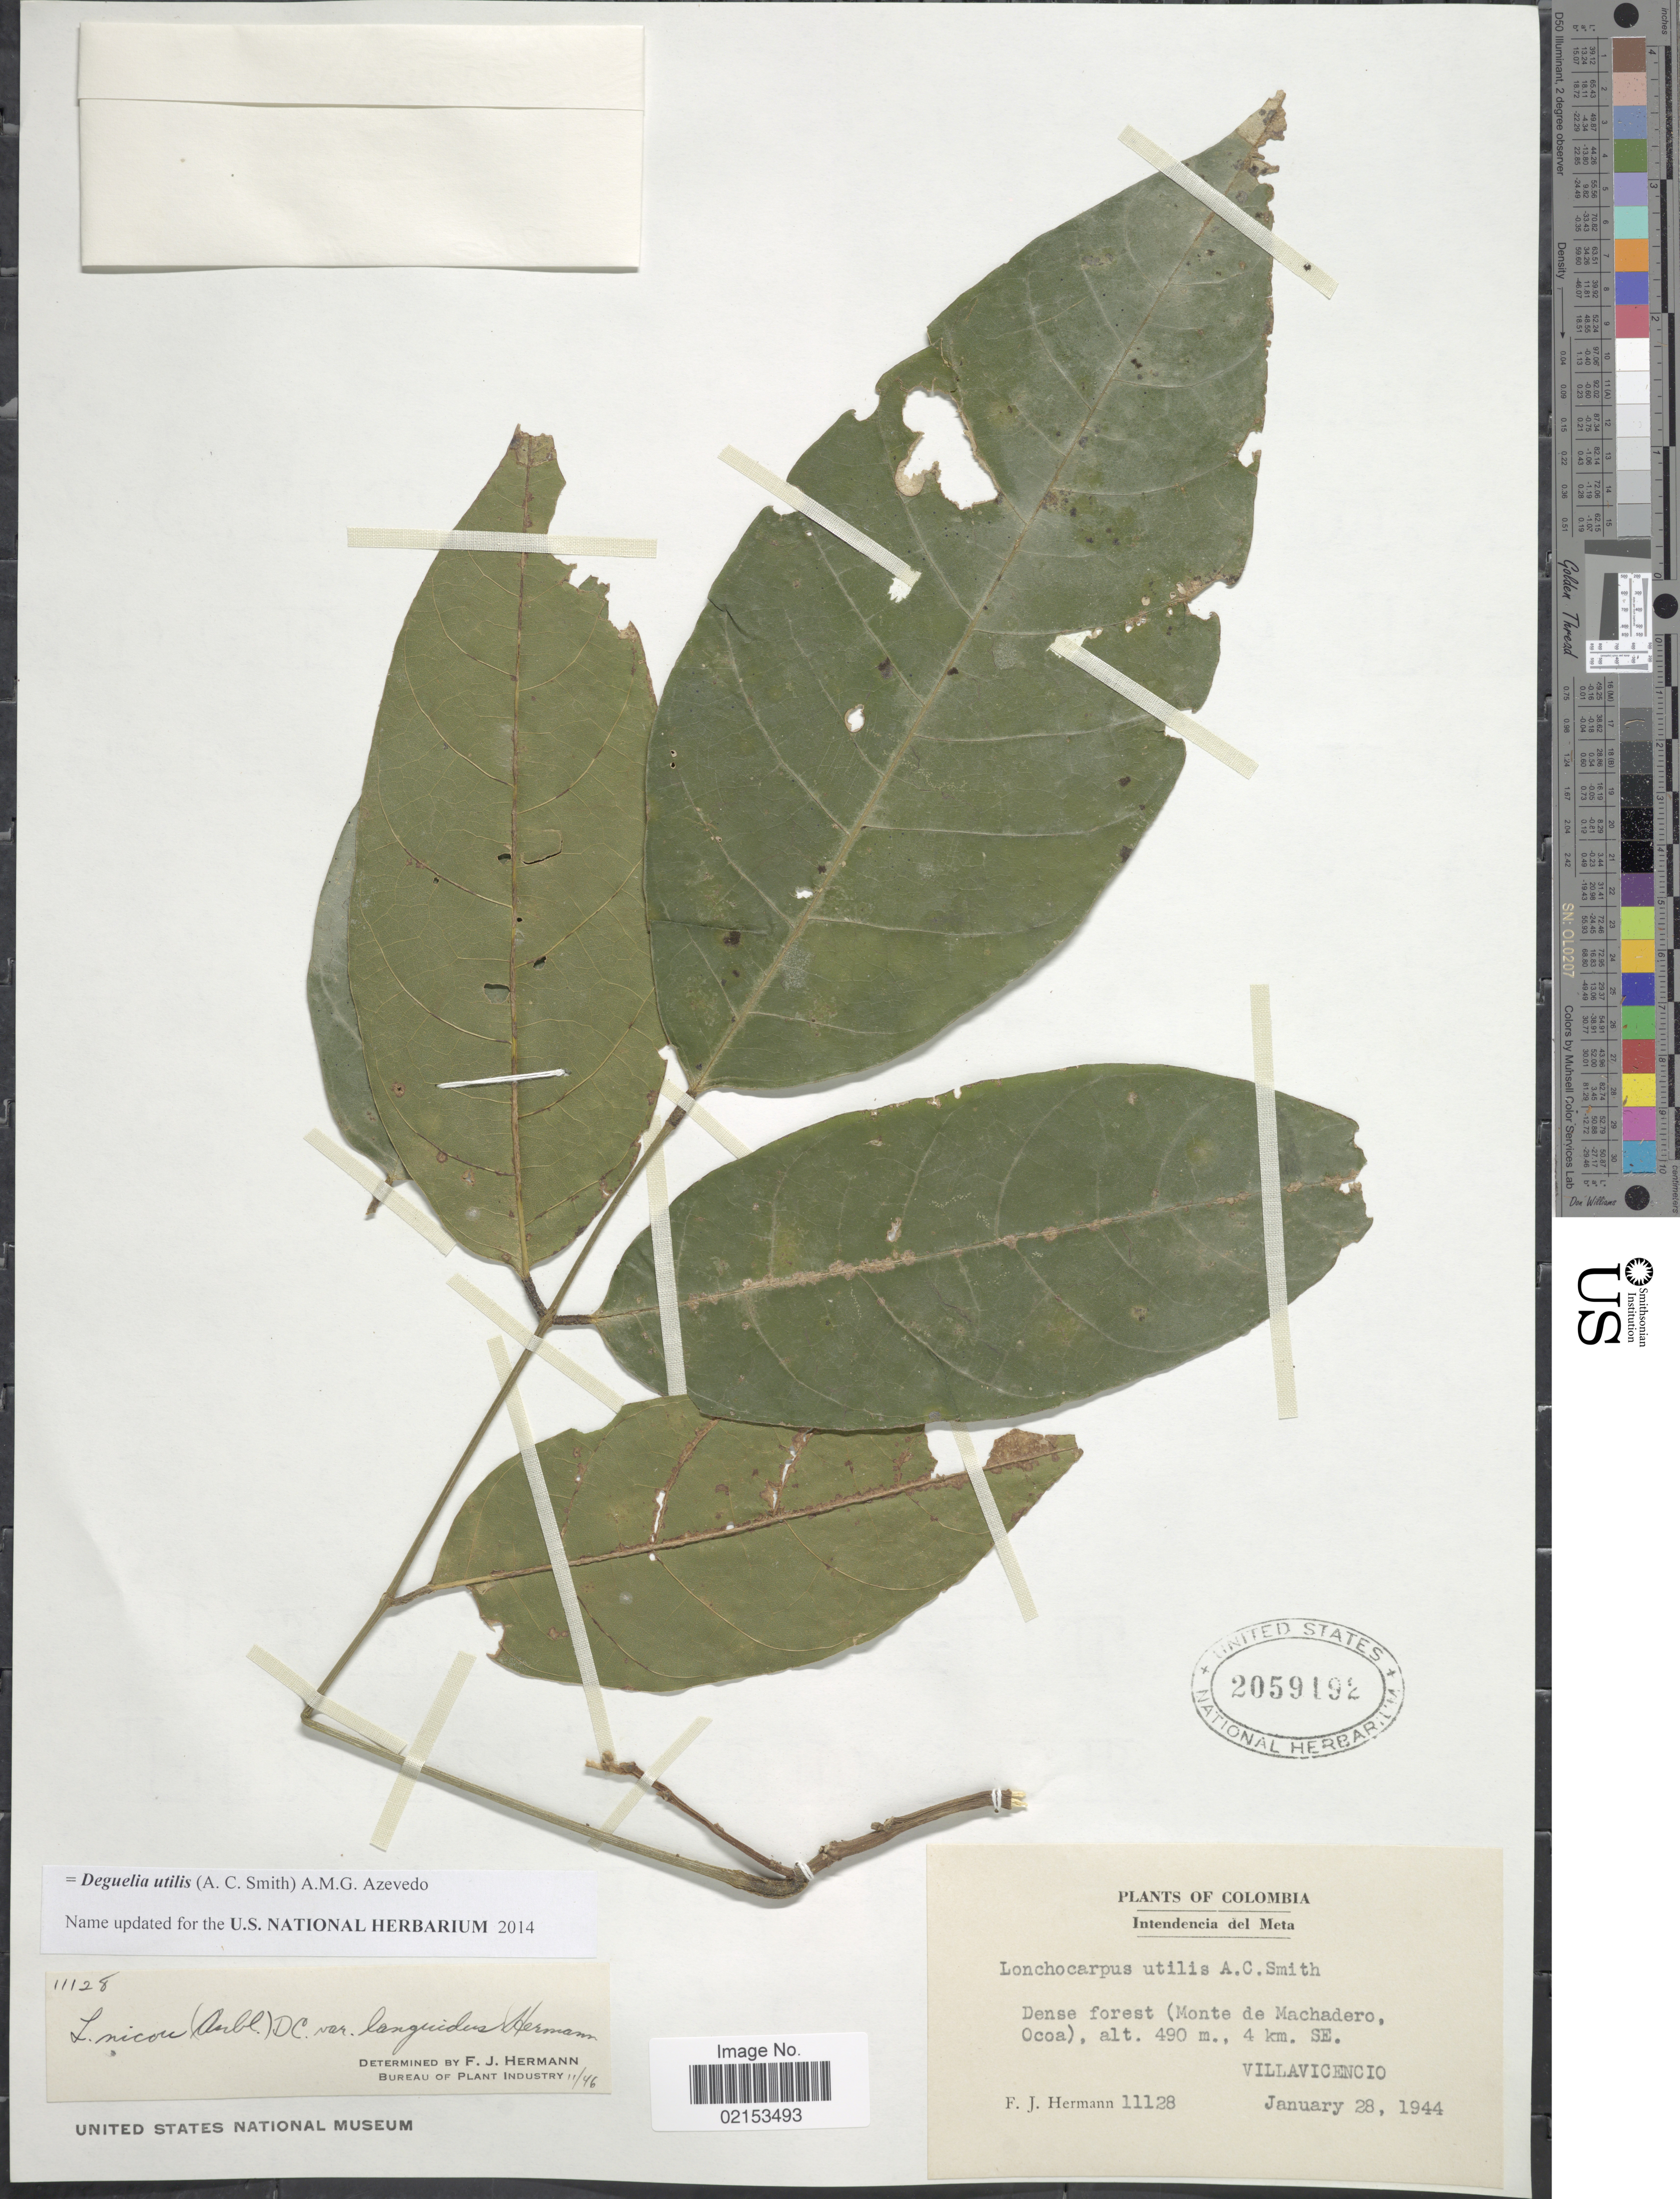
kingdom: Plantae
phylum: Tracheophyta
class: Magnoliopsida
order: Fabales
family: Fabaceae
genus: Deguelia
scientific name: Deguelia utilis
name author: (A.C. Sm.) A.M.G. Azevedo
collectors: F. J. Hermann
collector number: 11128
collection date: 1944-01-28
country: Colombia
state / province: Meta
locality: Intendencia del Meta, dense forest (Monte de Machadero Ocoa), 4 km. SE Villavicencio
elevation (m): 490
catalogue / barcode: US 2059192